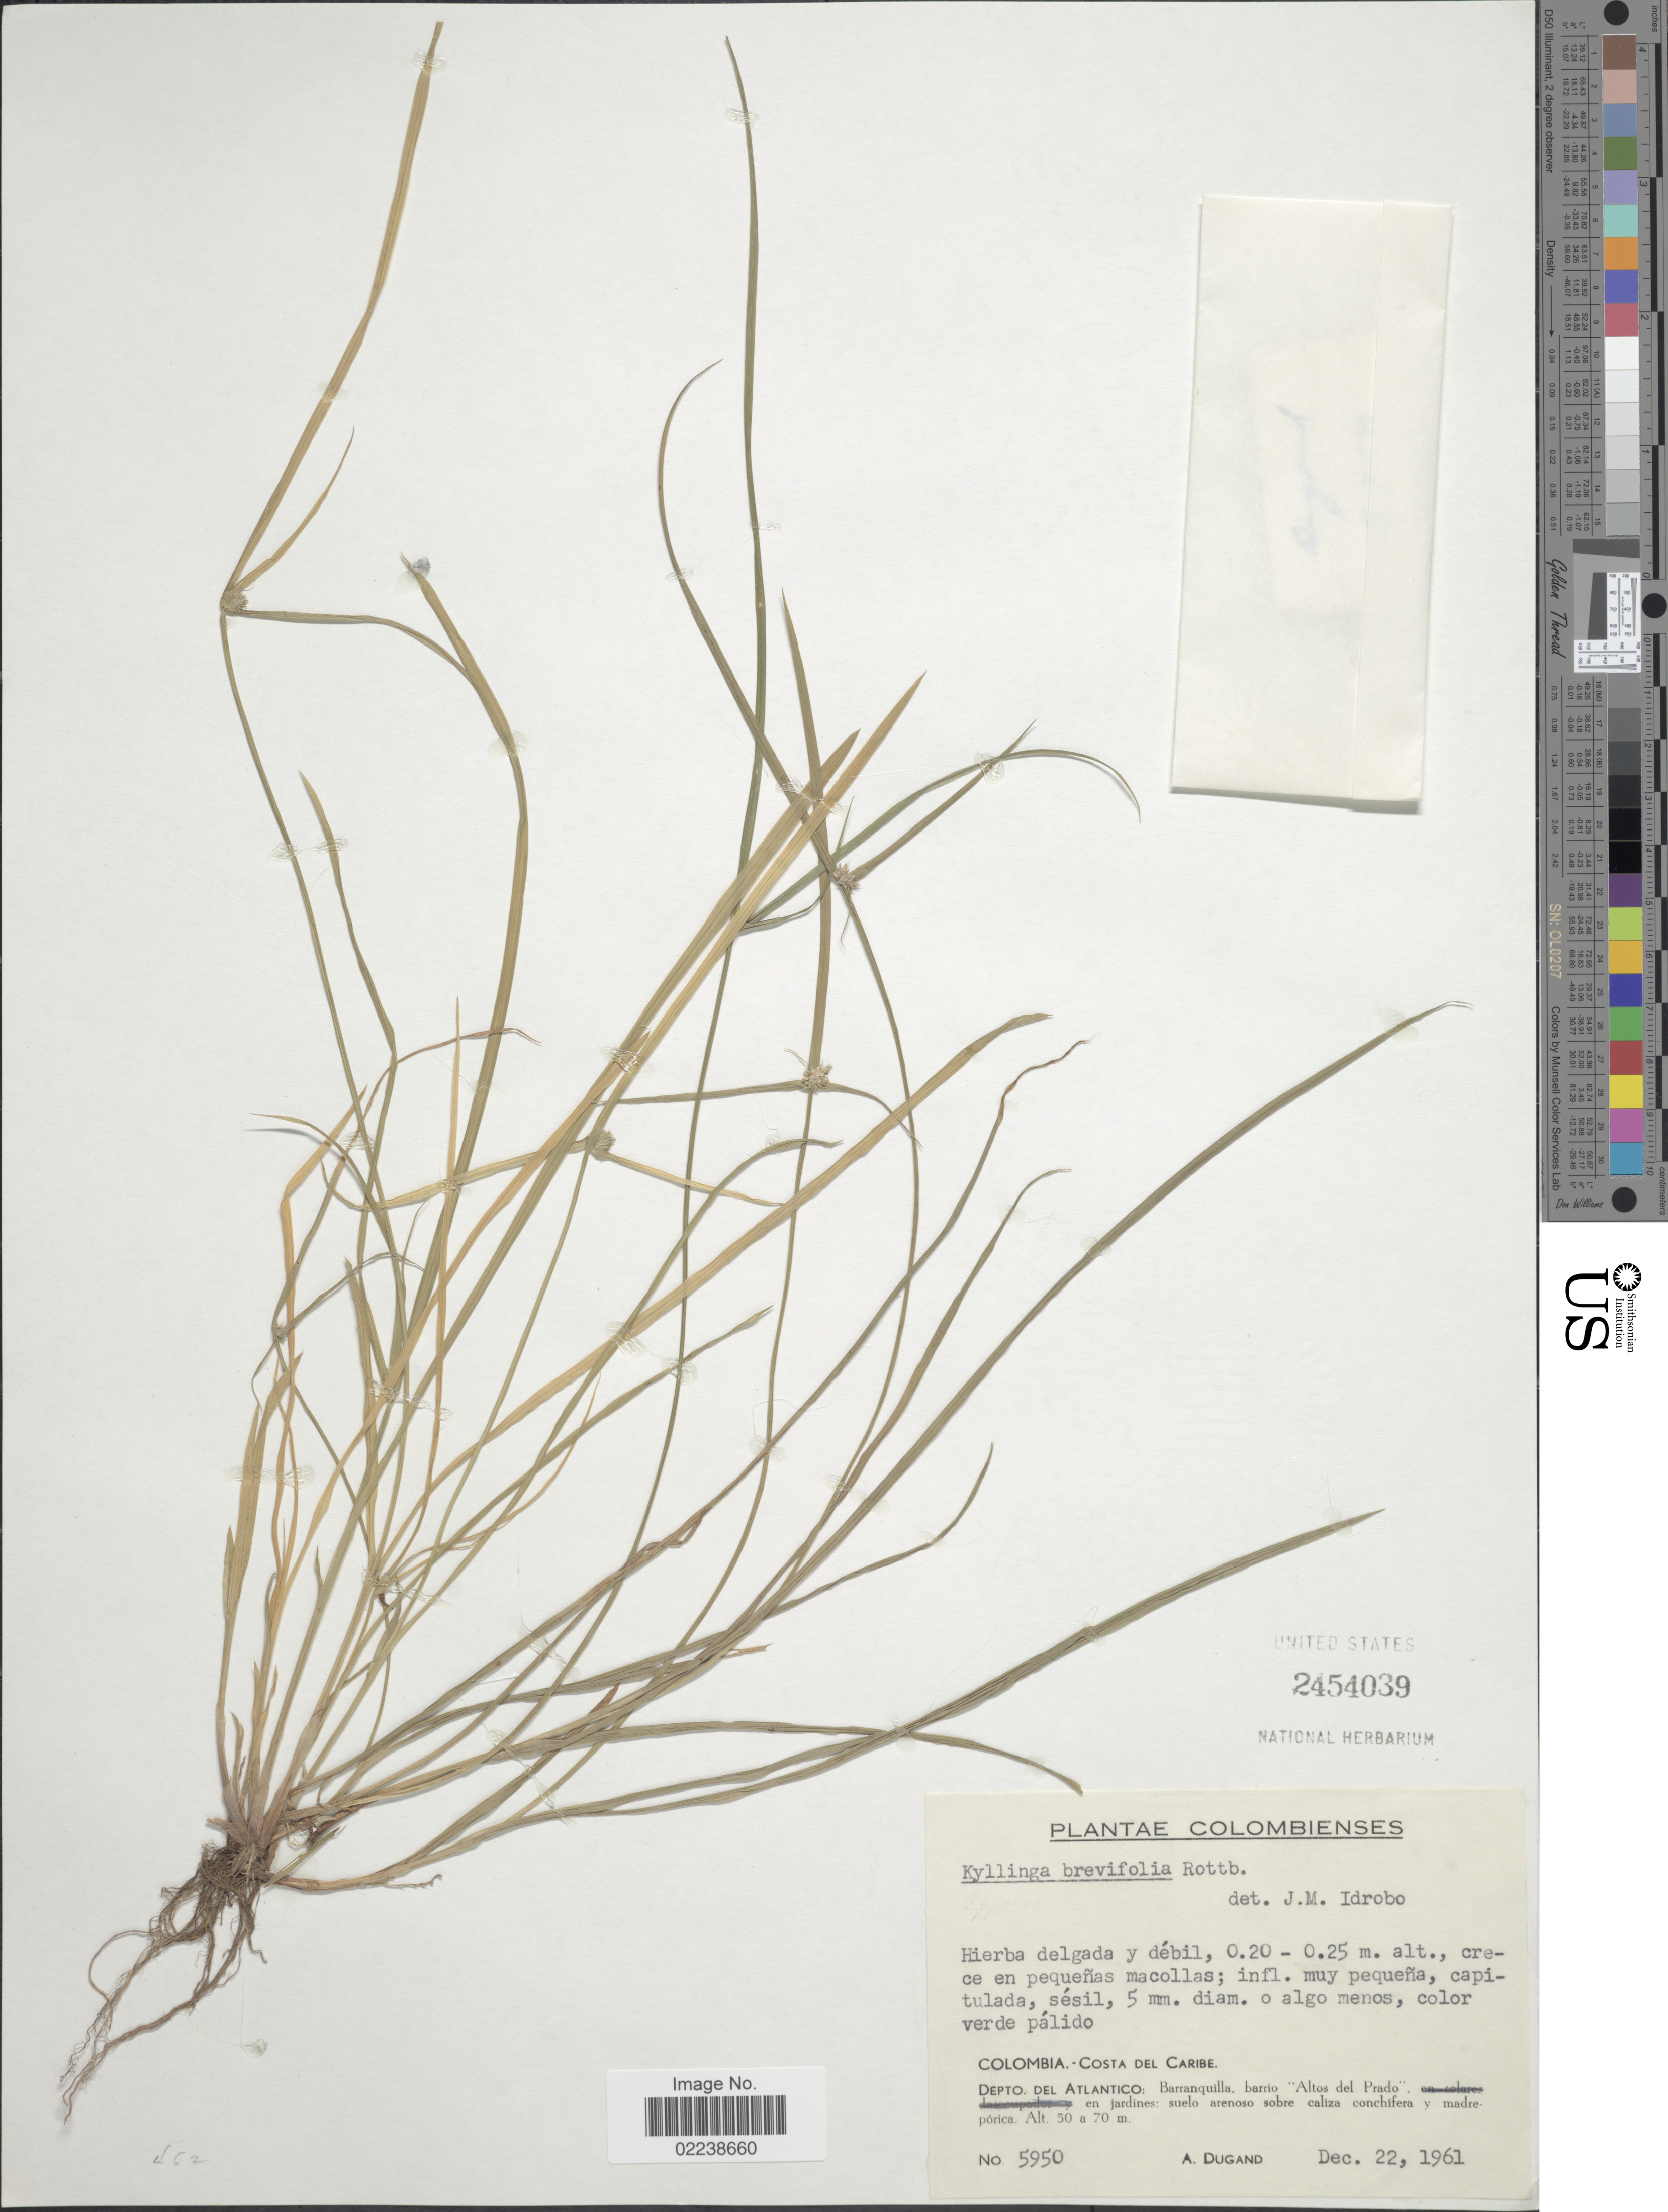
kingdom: Plantae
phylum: Tracheophyta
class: Liliopsida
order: Poales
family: Cyperaceae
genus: Cyperus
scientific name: Cyperus brevifolius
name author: (Rottb.) Hassk.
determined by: Strong, M. T., (US), Smithsonian Institution - National Museum of Natural History (UNITED STATES)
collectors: A. Dugand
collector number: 5950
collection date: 1961-12-22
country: Colombia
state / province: Atlántico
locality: Costa del Caribe, Barranquilla, barrio "Altos del Prado" en jardines: suelo arenoso sobre caliza conchifera y madreporica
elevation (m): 50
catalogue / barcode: US 2454039